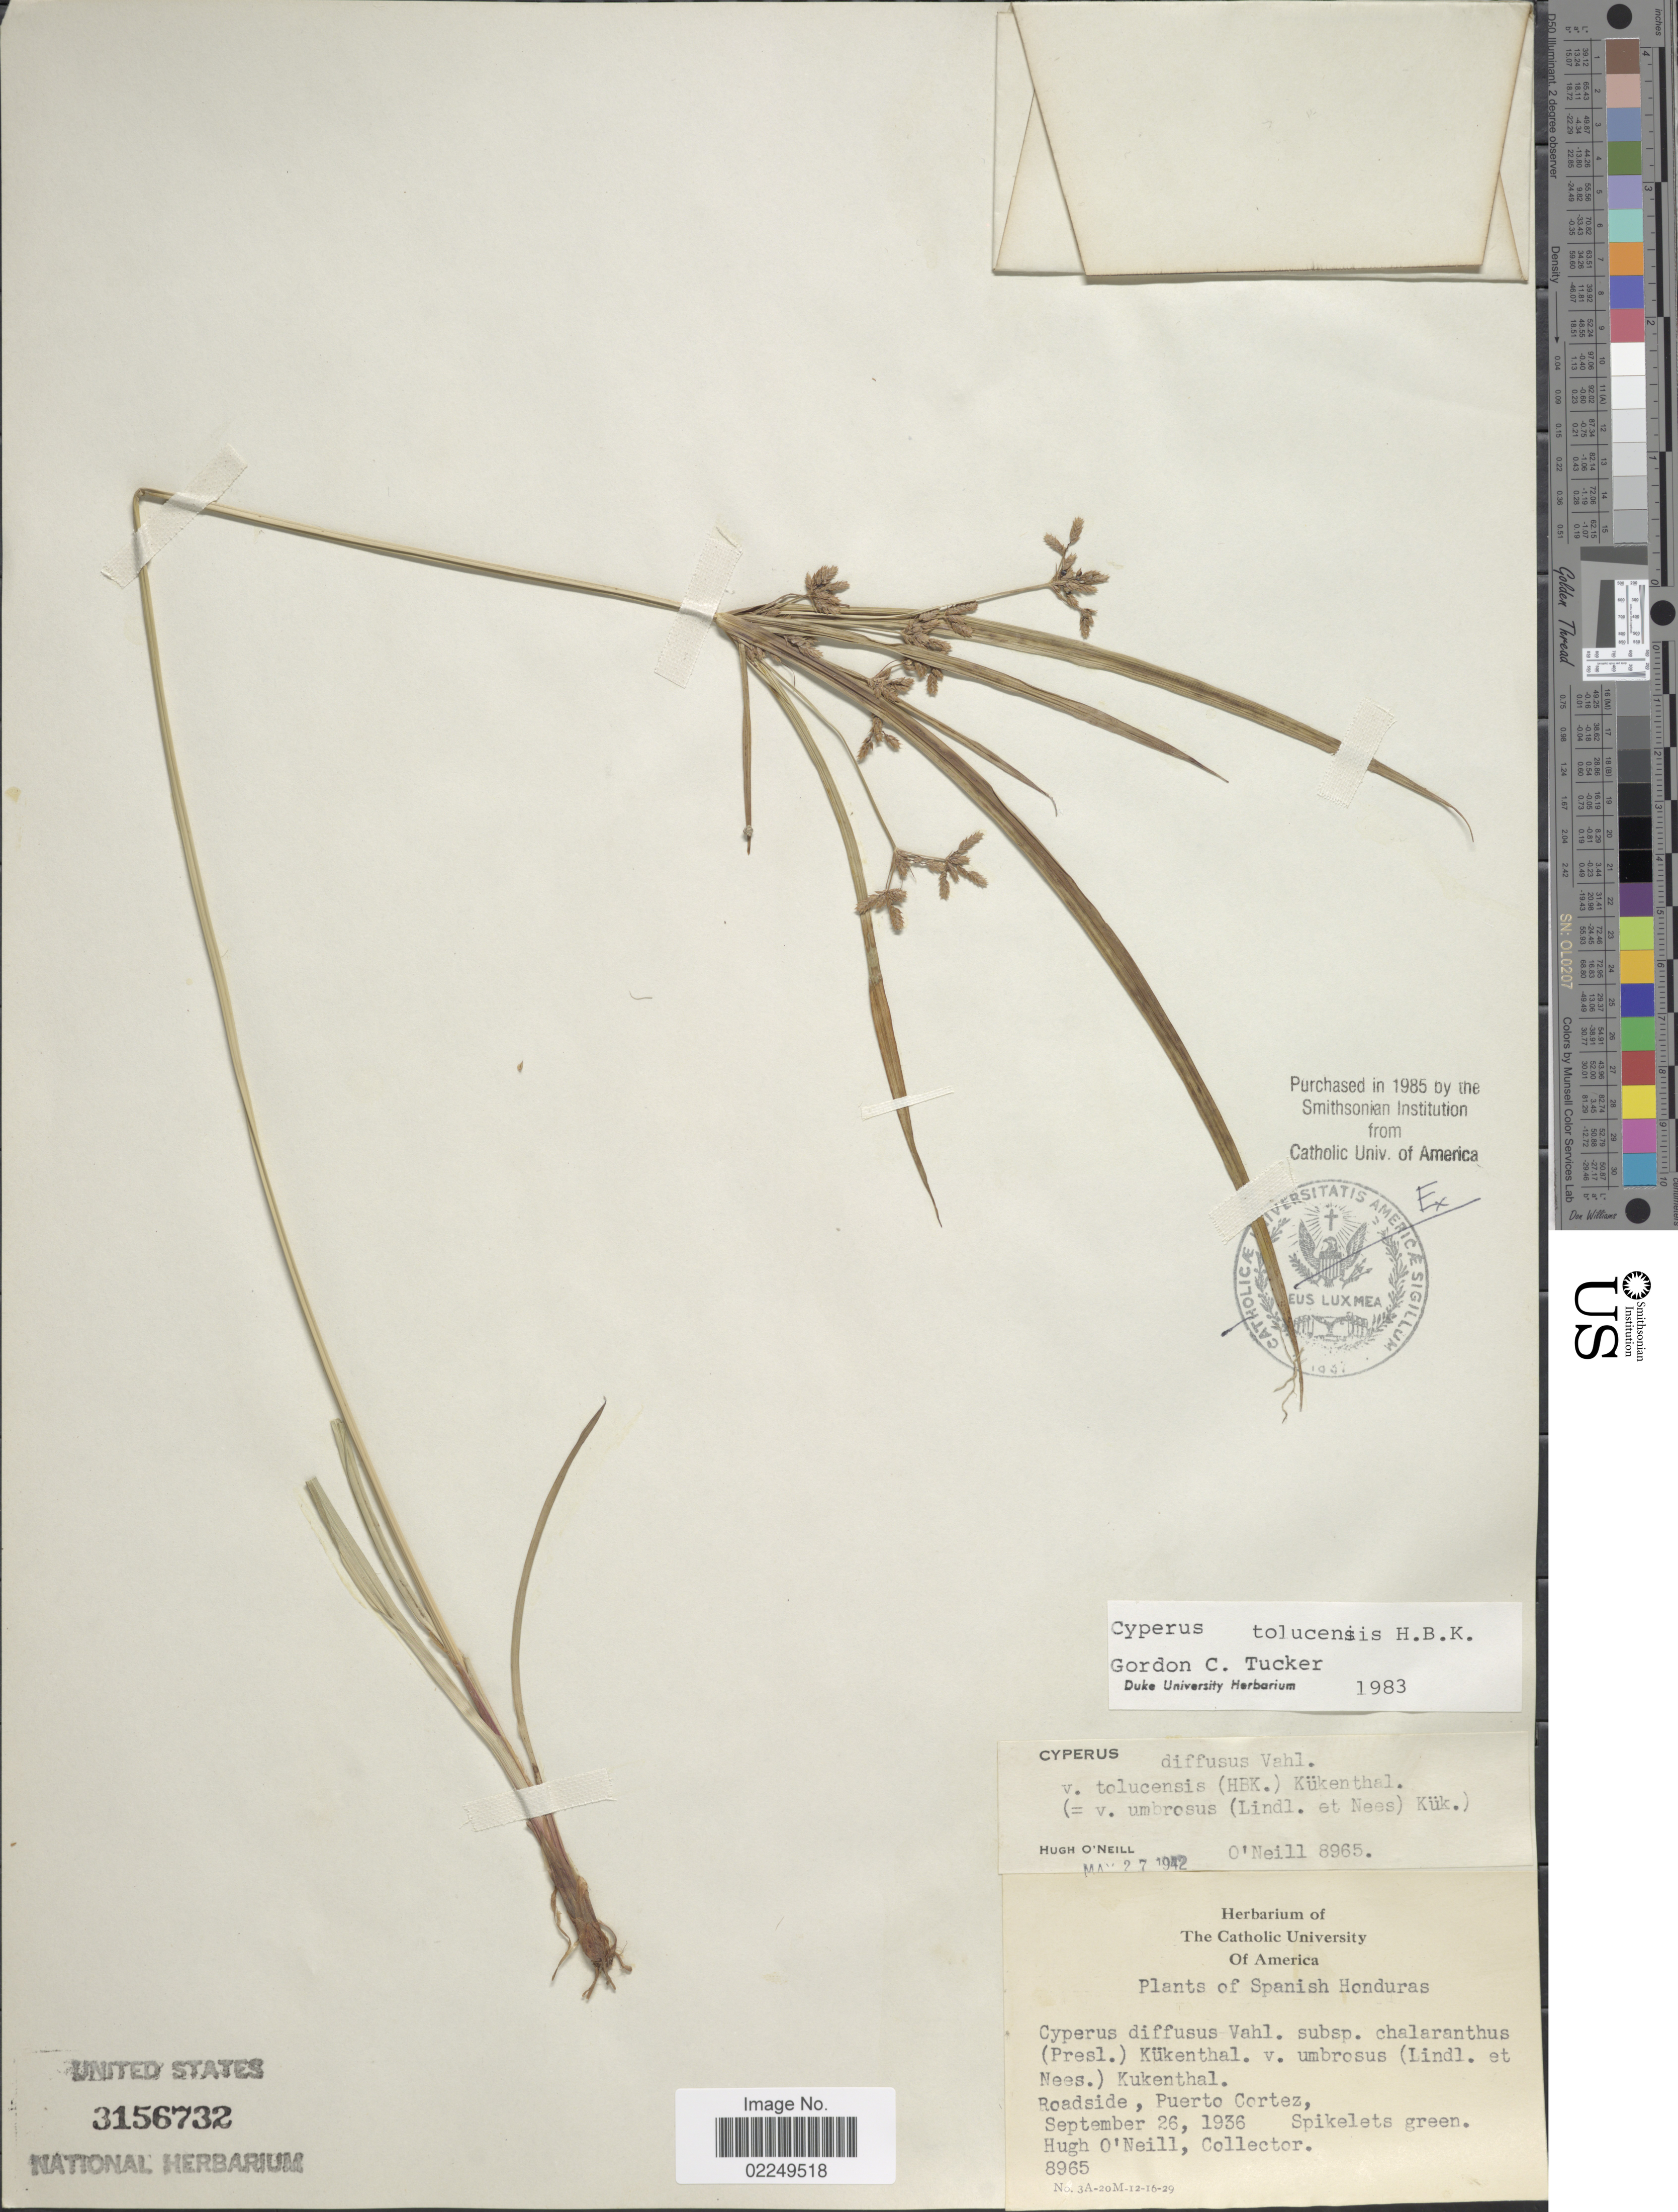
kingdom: Plantae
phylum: Tracheophyta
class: Liliopsida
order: Poales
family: Cyperaceae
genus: Cyperus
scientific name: Cyperus laxus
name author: Lam.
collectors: H. O'Neill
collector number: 8965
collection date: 1936-09-26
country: Honduras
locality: Spanish Honduras, Roadside, Puerto Cortez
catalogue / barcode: US 3156732